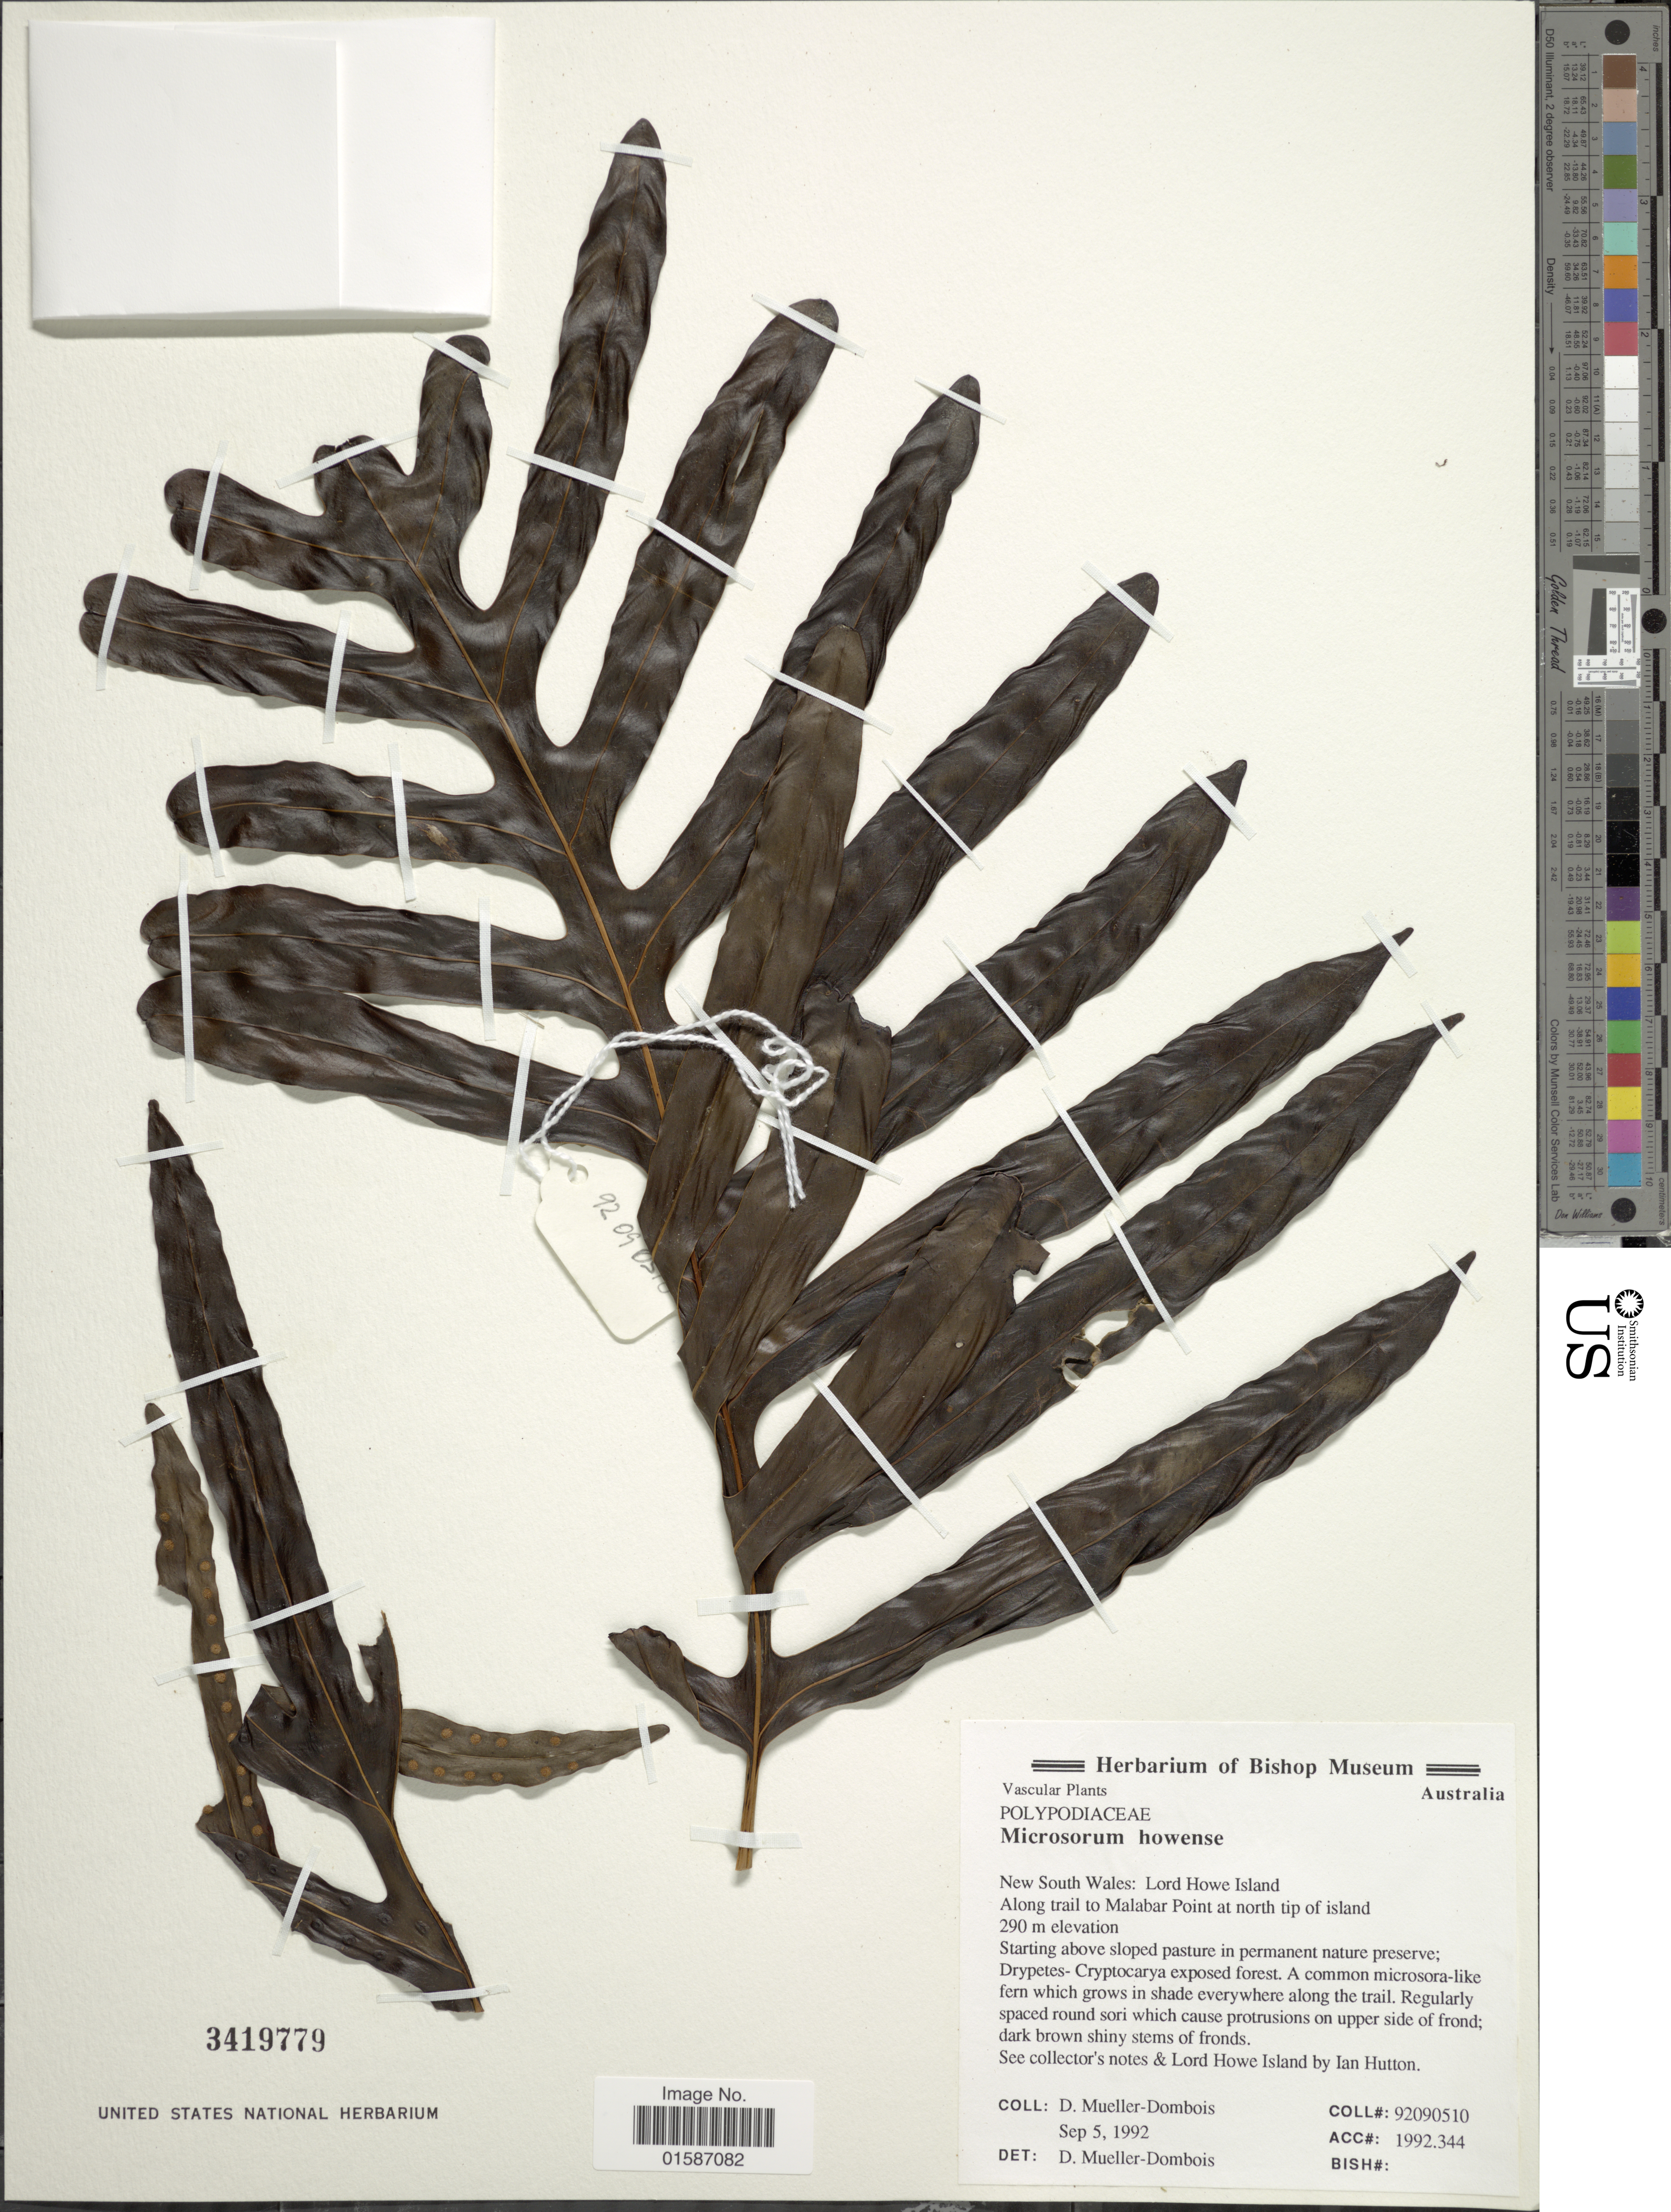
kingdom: Plantae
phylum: Tracheophyta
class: Polypodiopsida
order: Polypodiales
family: Polypodiaceae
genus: Microsorum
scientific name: Microsorum howense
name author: Tindale & P.S. Green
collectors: D. Meuller-Dombois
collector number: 92090510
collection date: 1992-09-05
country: Australia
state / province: New South Wales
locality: Lord Howe Island: Along trail to Malabar Point at north tip of island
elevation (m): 290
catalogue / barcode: US 3419779